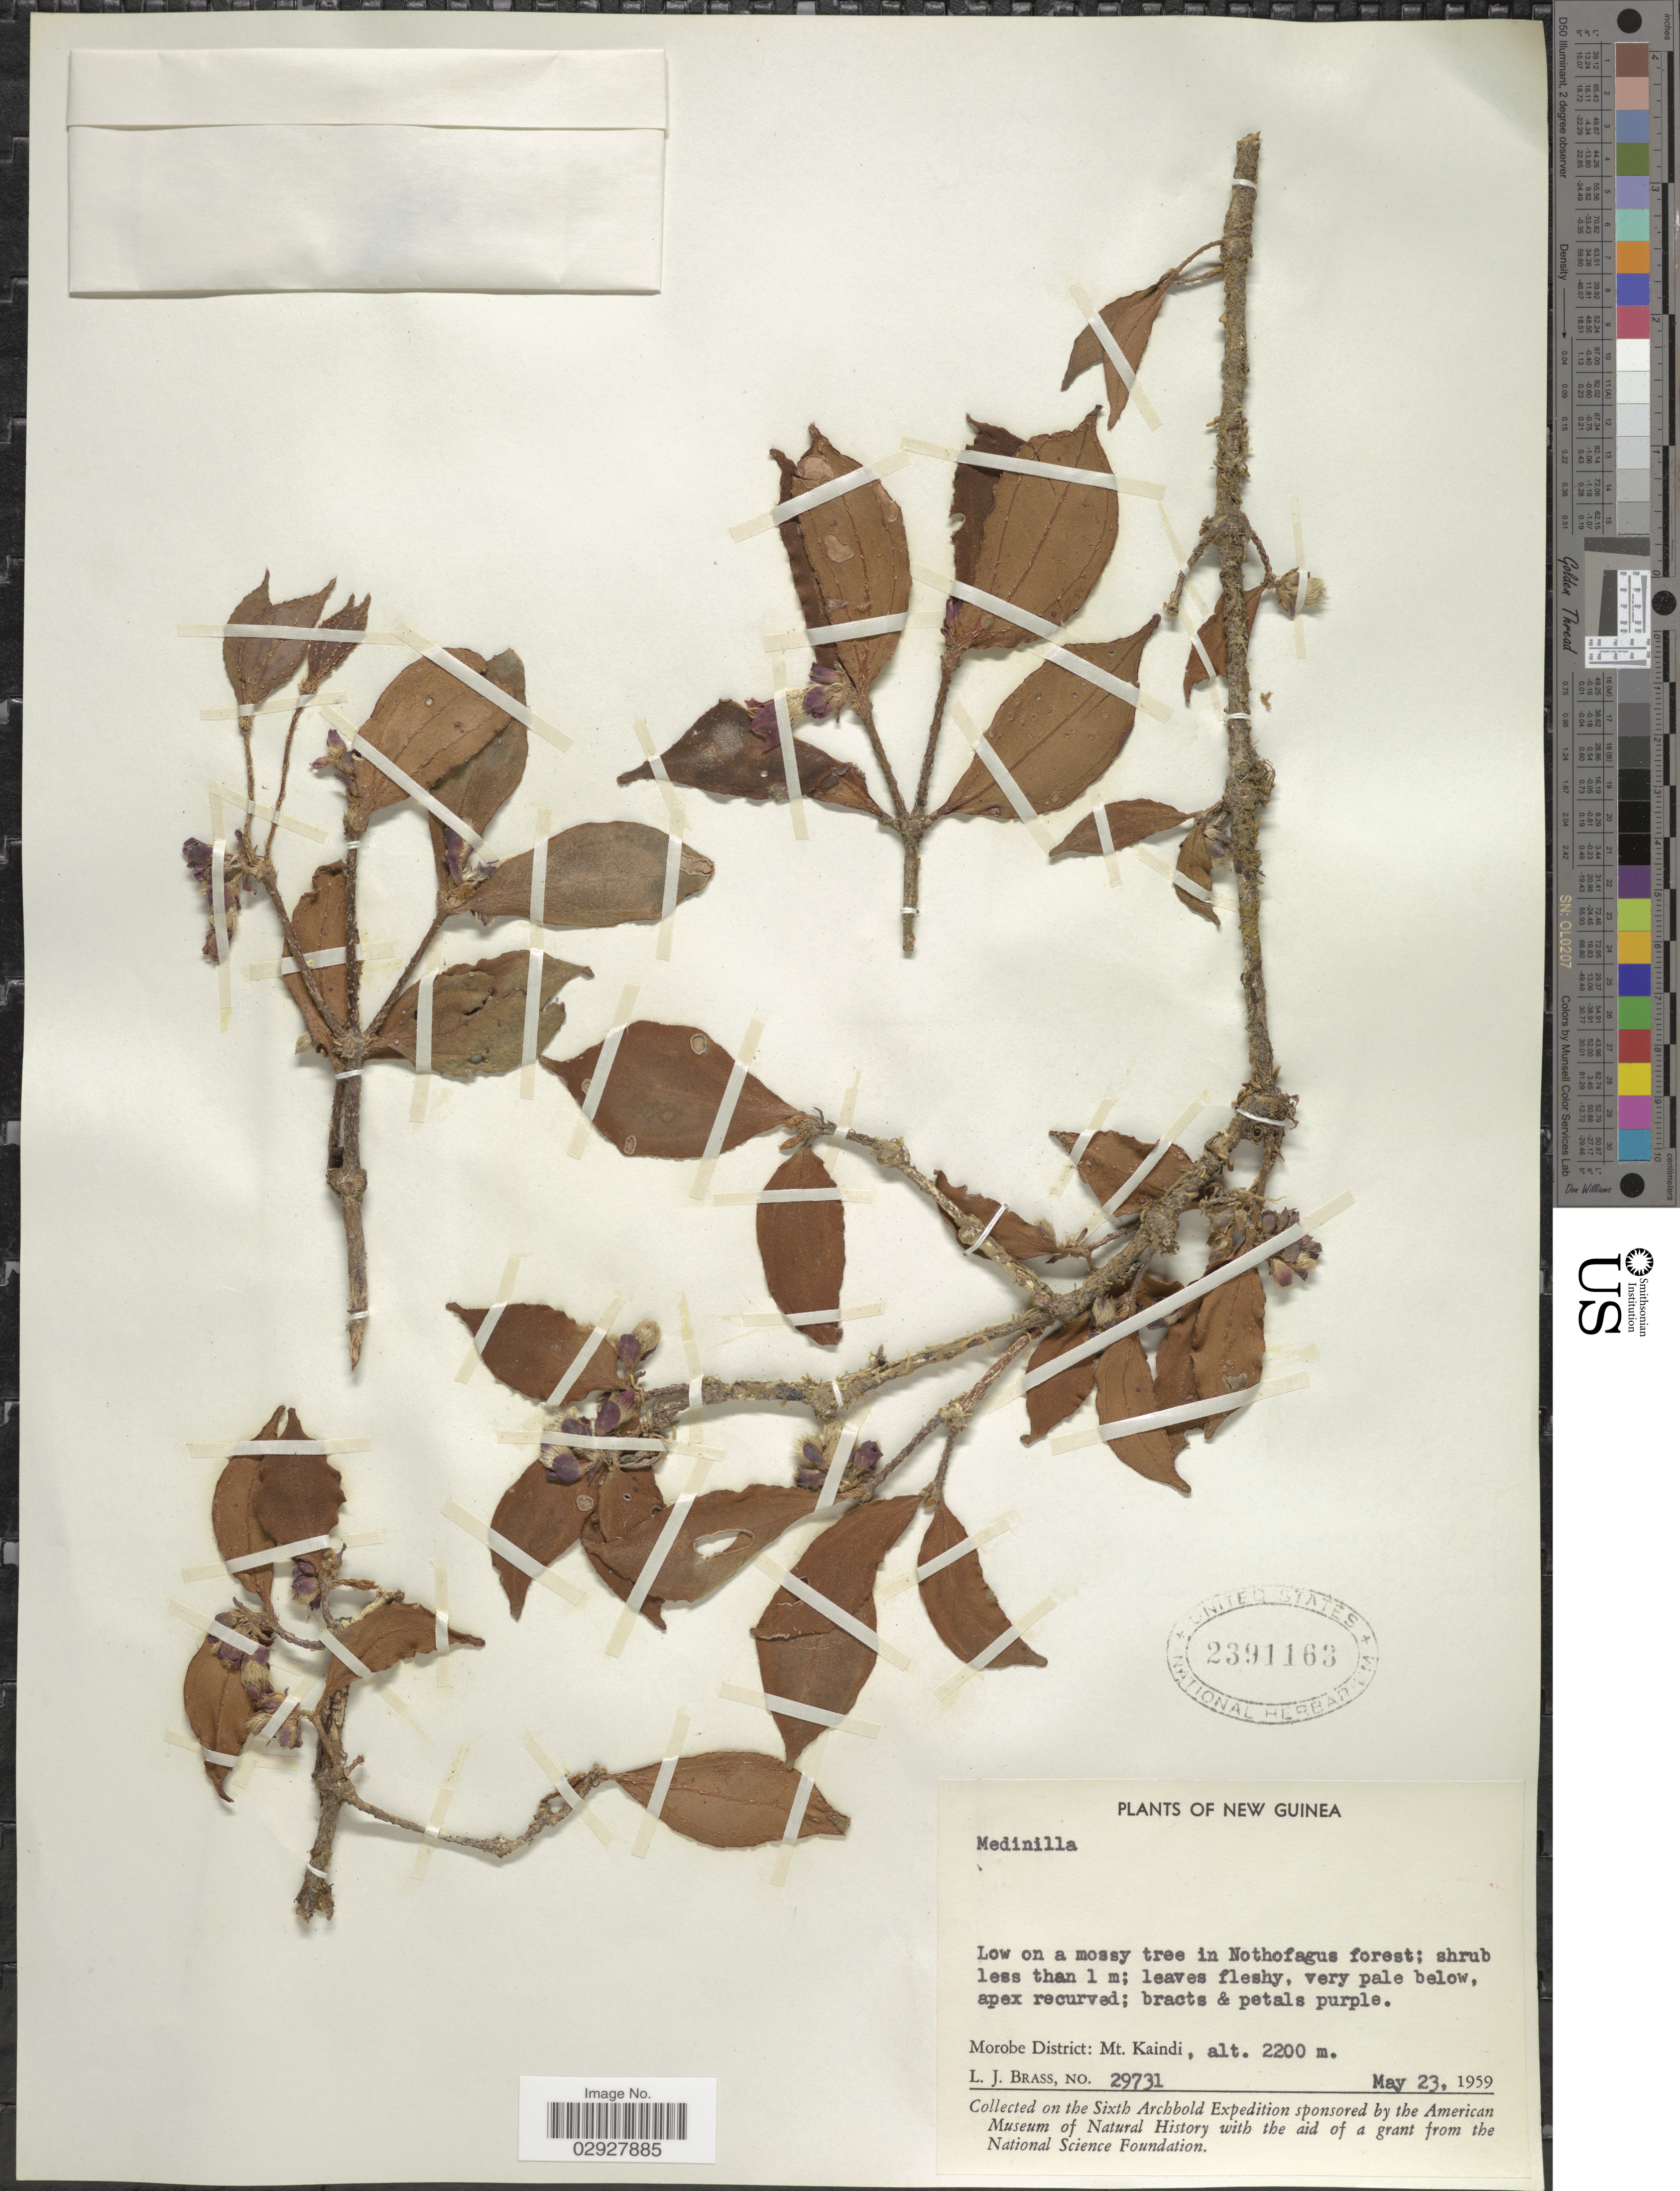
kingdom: Plantae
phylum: Tracheophyta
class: Magnoliopsida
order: Myrtales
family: Melastomataceae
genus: Medinilla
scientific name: Medinilla sp.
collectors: L. J. Brass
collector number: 29731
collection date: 1959-05-23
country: Papua New Guinea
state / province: Morobe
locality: New Guinea, Morobe District: Mt. Kaindi.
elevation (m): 2200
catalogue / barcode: US 2391163